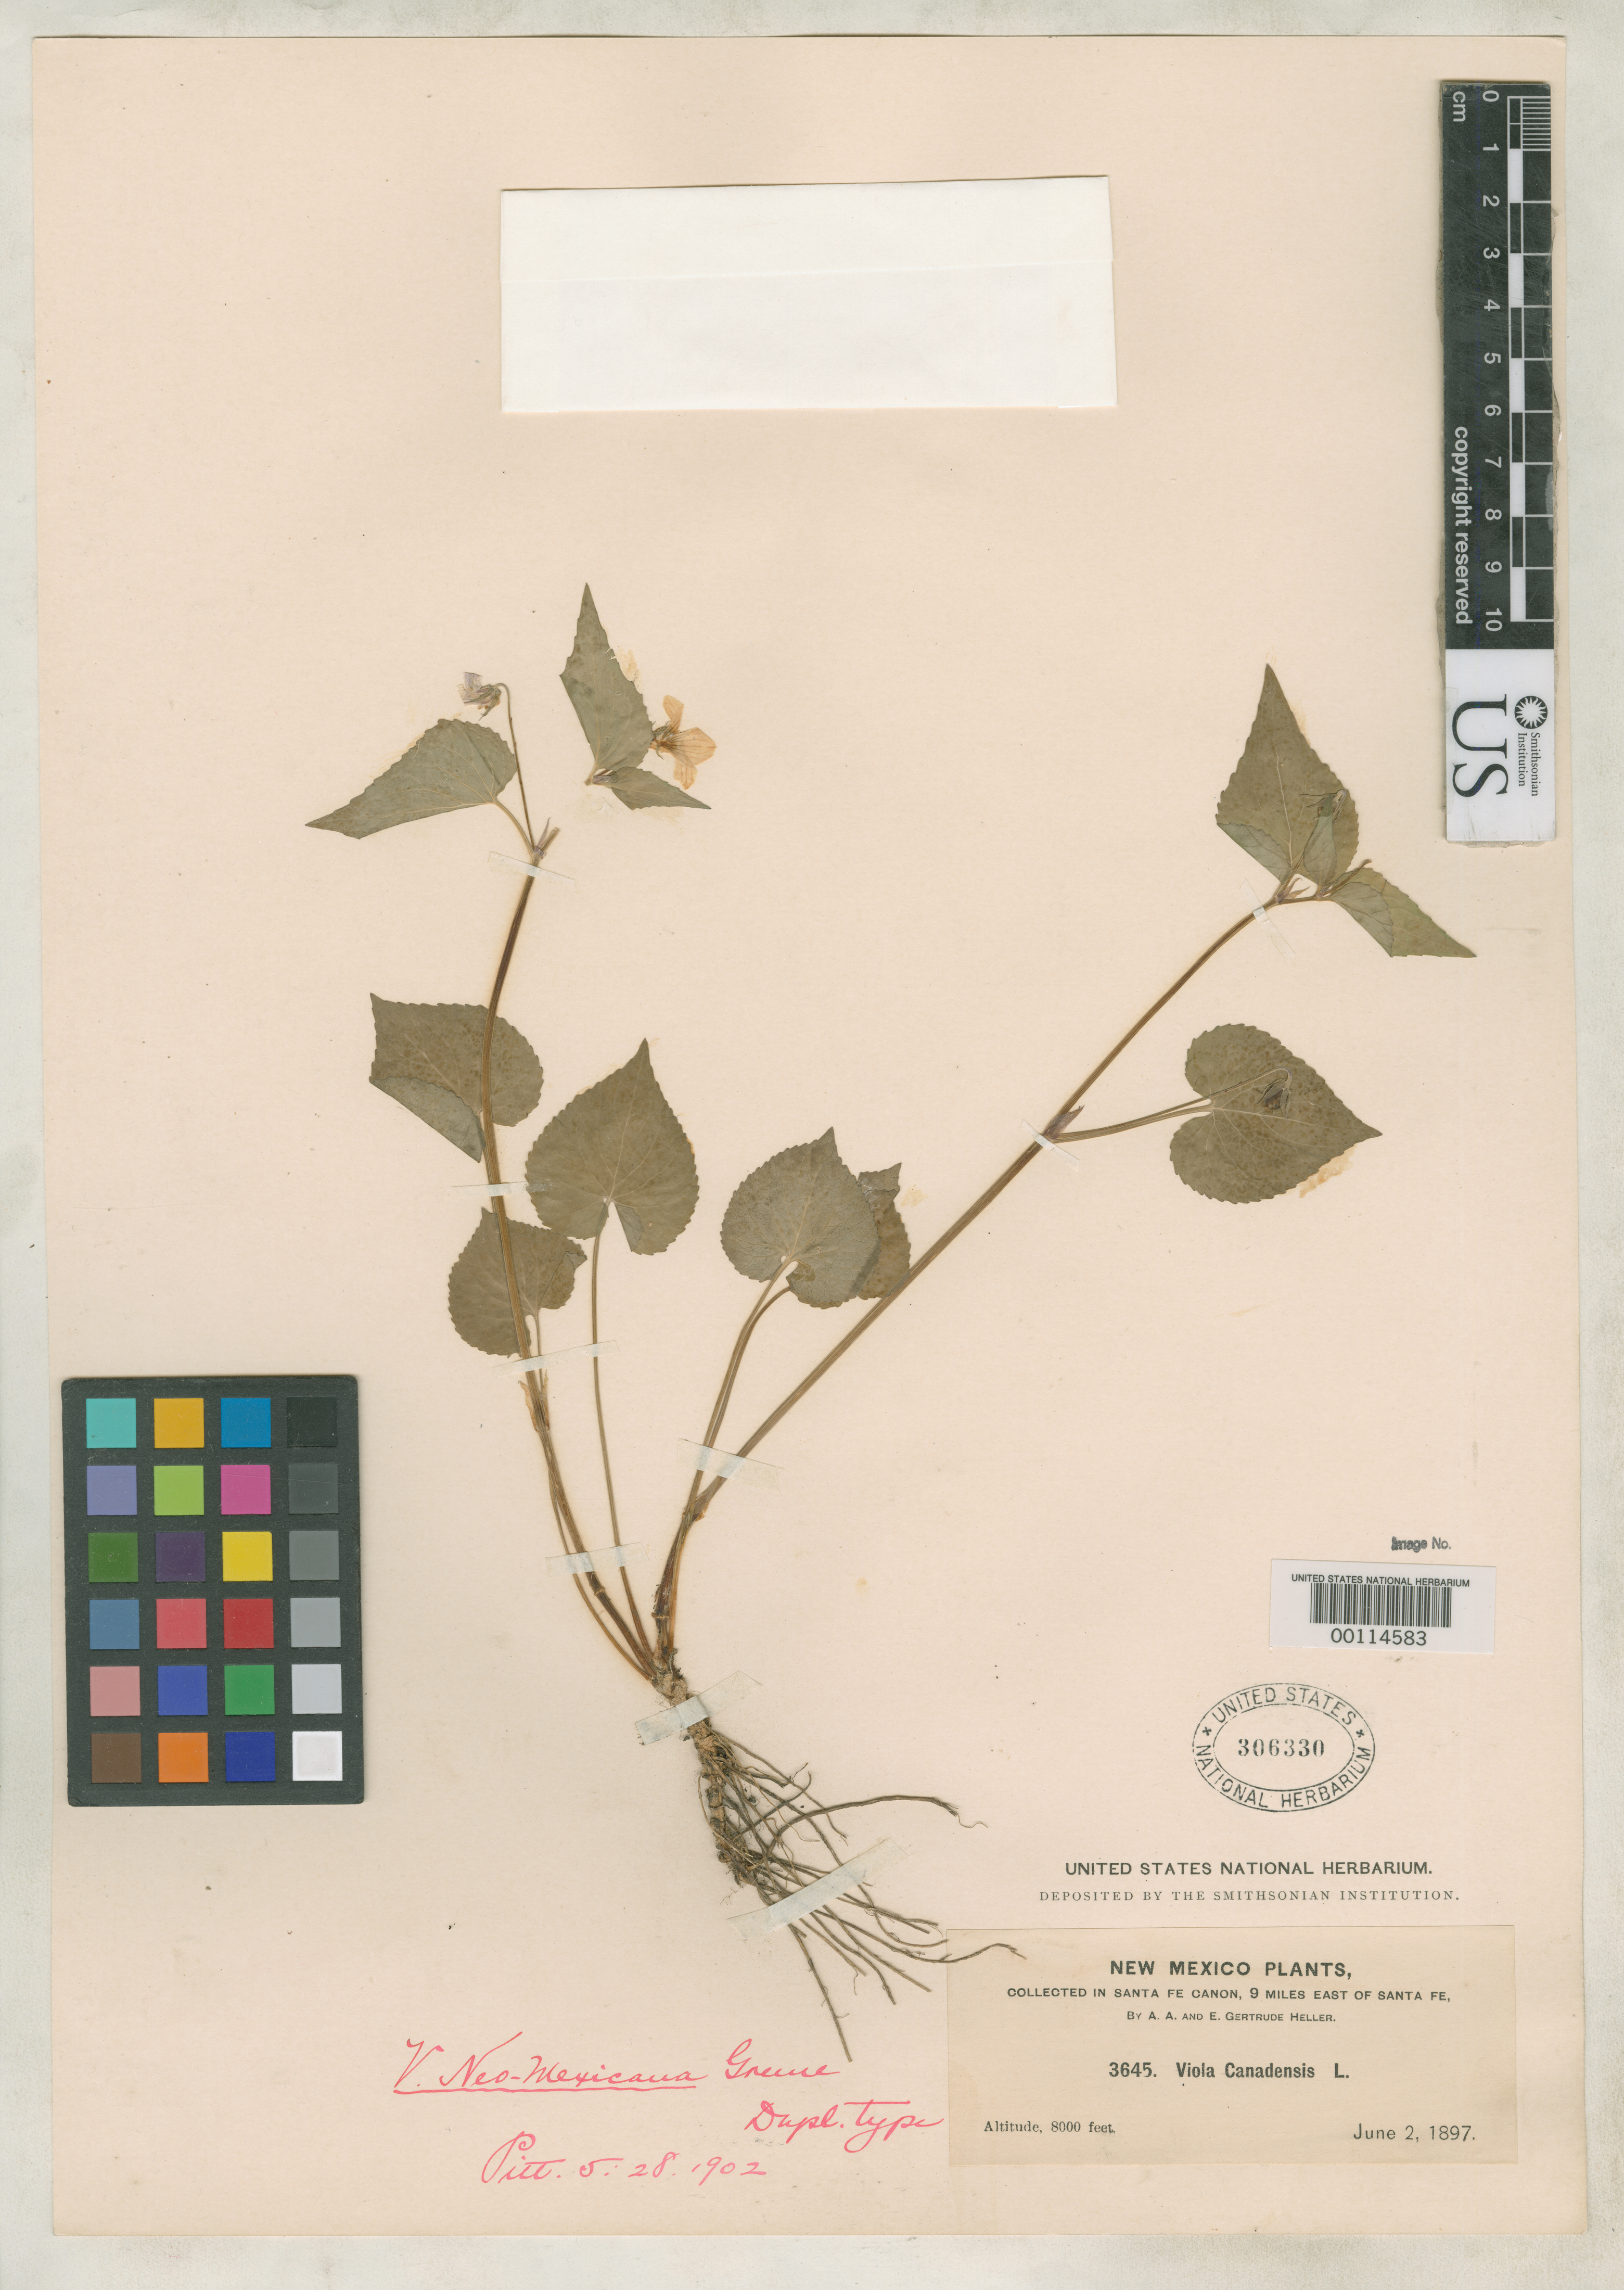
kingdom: Plantae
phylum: Tracheophyta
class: Magnoliopsida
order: Malpighiales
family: Violaceae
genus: Viola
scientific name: Viola neo-mexicana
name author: Greene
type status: Isotype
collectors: A. A. Heller & E. G. Heller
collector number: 3645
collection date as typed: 02 Jun 1897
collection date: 1897-06-02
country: United States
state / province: New Mexico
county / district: Santa Fe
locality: Santa Fe Canon, 9 mi E of Santa fe.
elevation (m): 2438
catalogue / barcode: US 306330